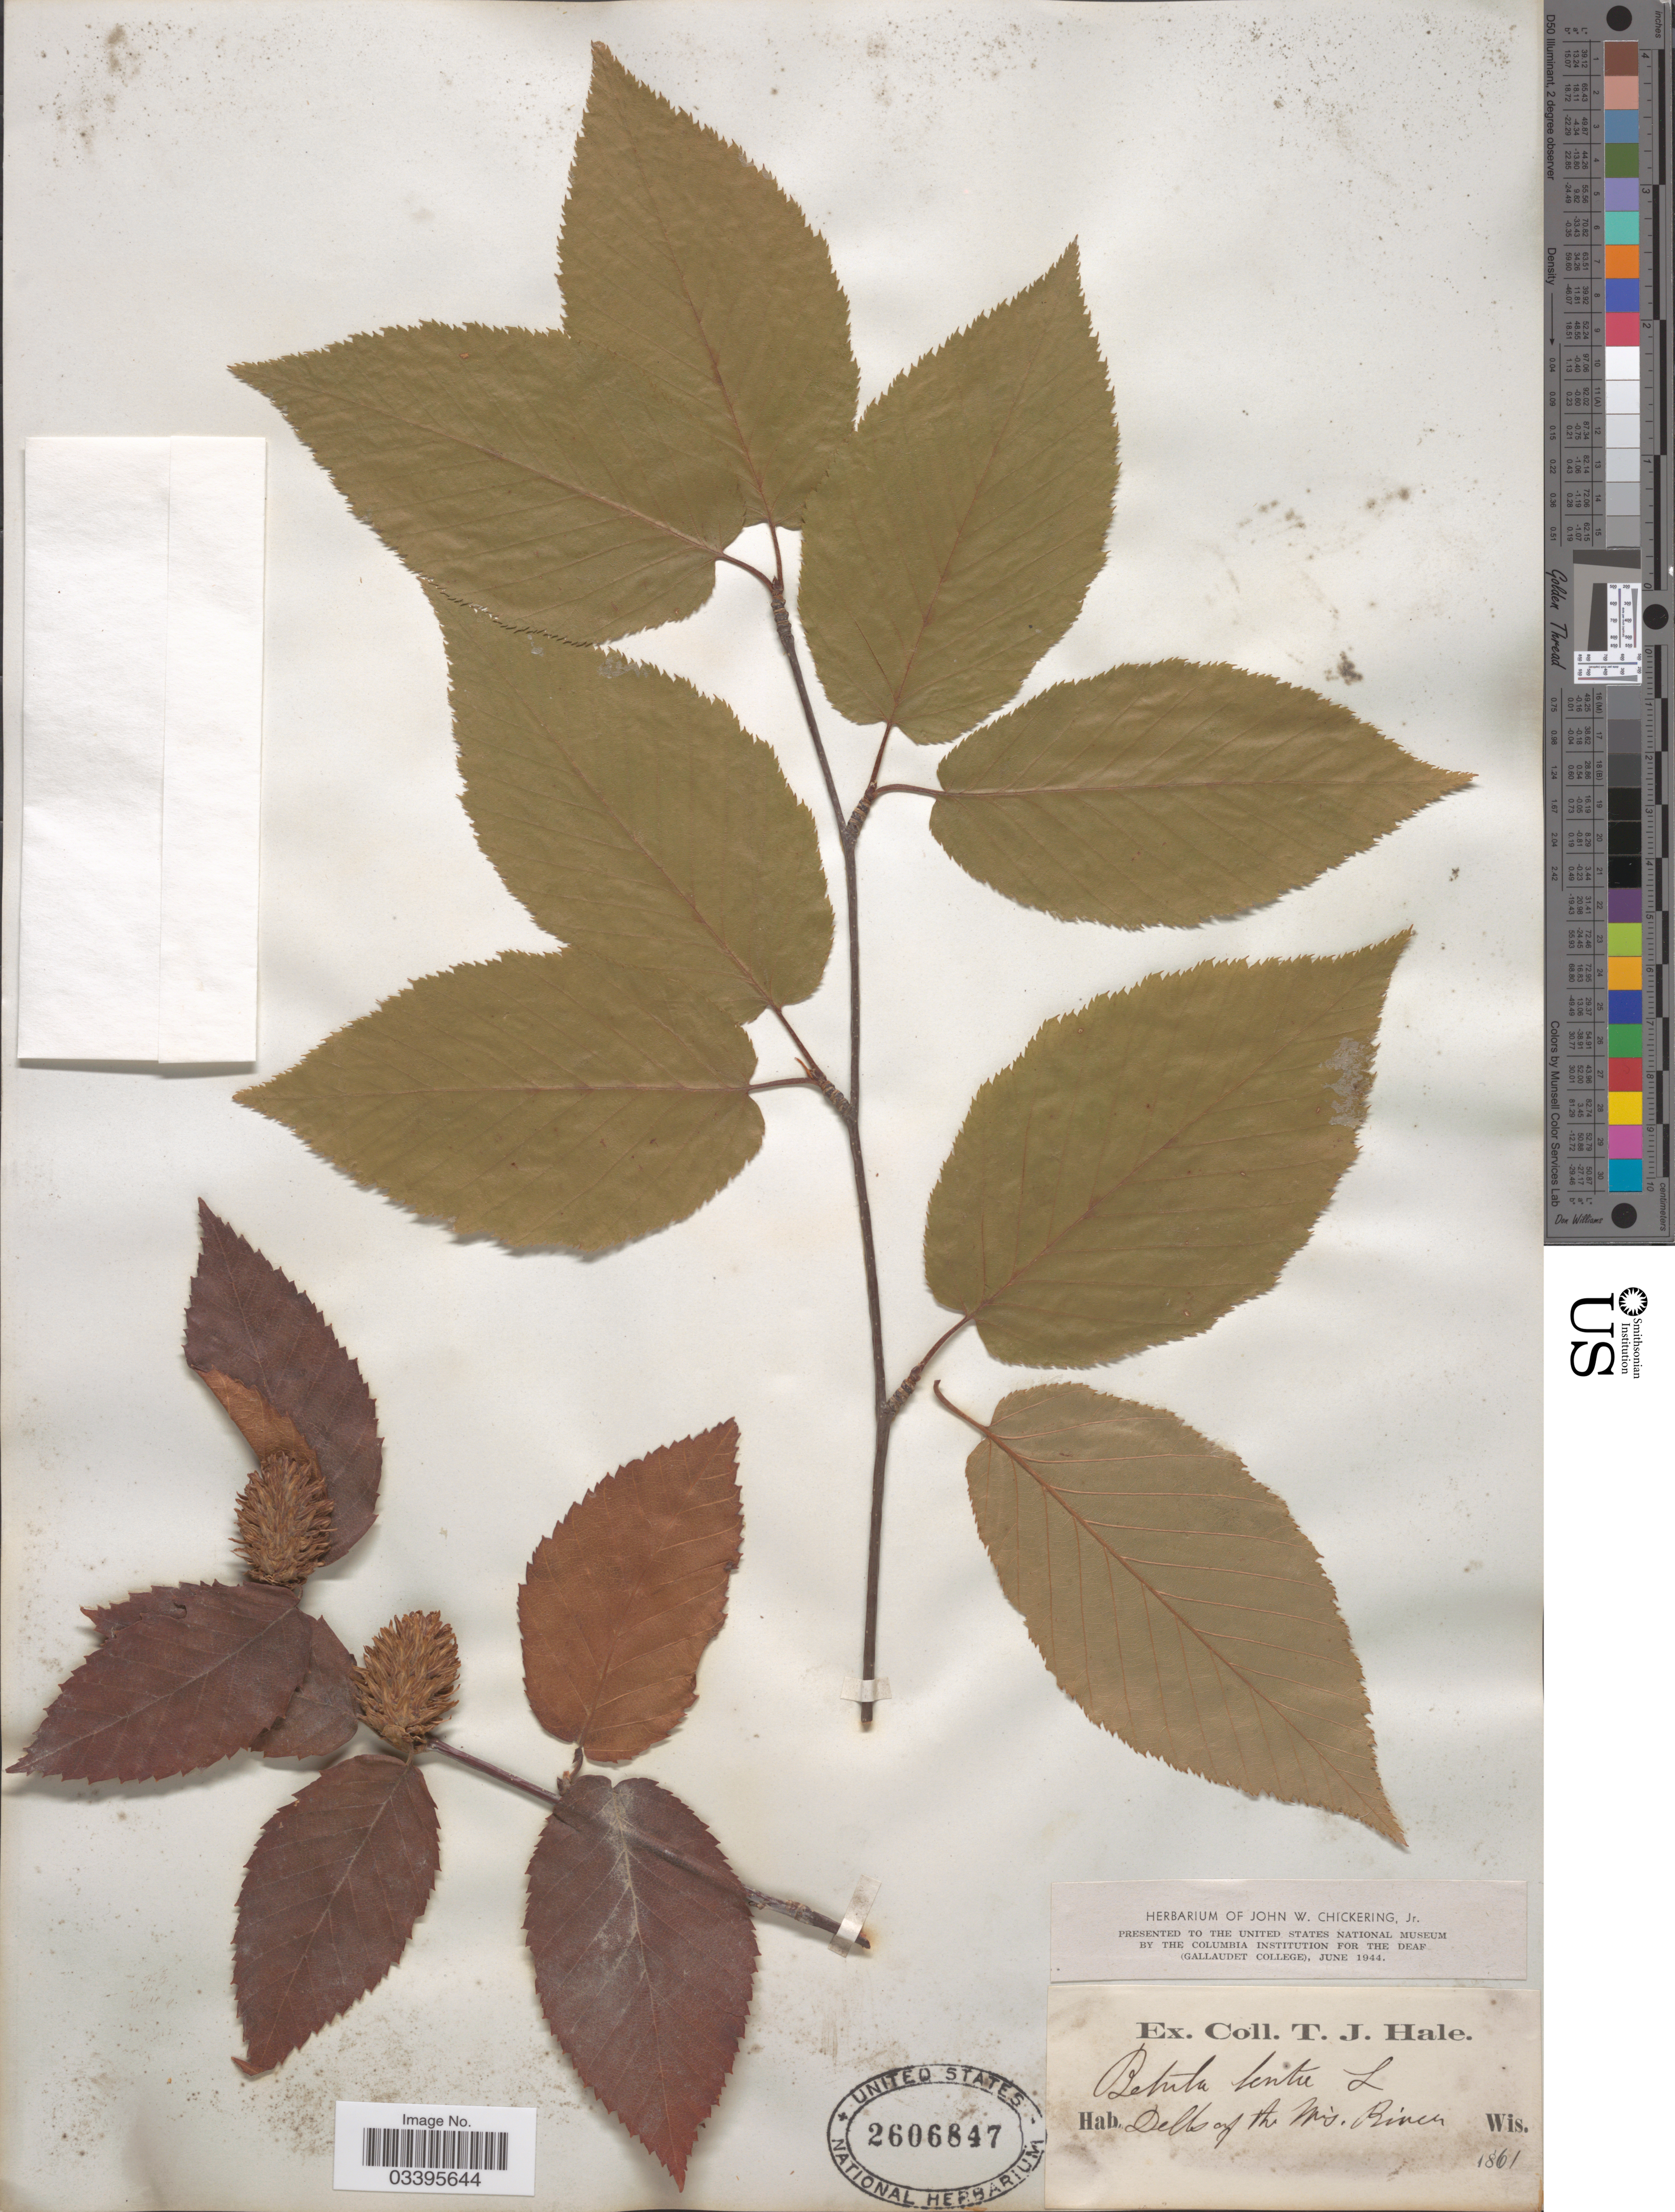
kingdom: Plantae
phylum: Tracheophyta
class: Magnoliopsida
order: Fagales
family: Betulaceae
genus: Betula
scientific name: Betula lenta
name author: L.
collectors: T. Hale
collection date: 1861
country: United States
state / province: Wisconsin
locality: Delta of the Mis. River.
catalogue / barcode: US 2606847